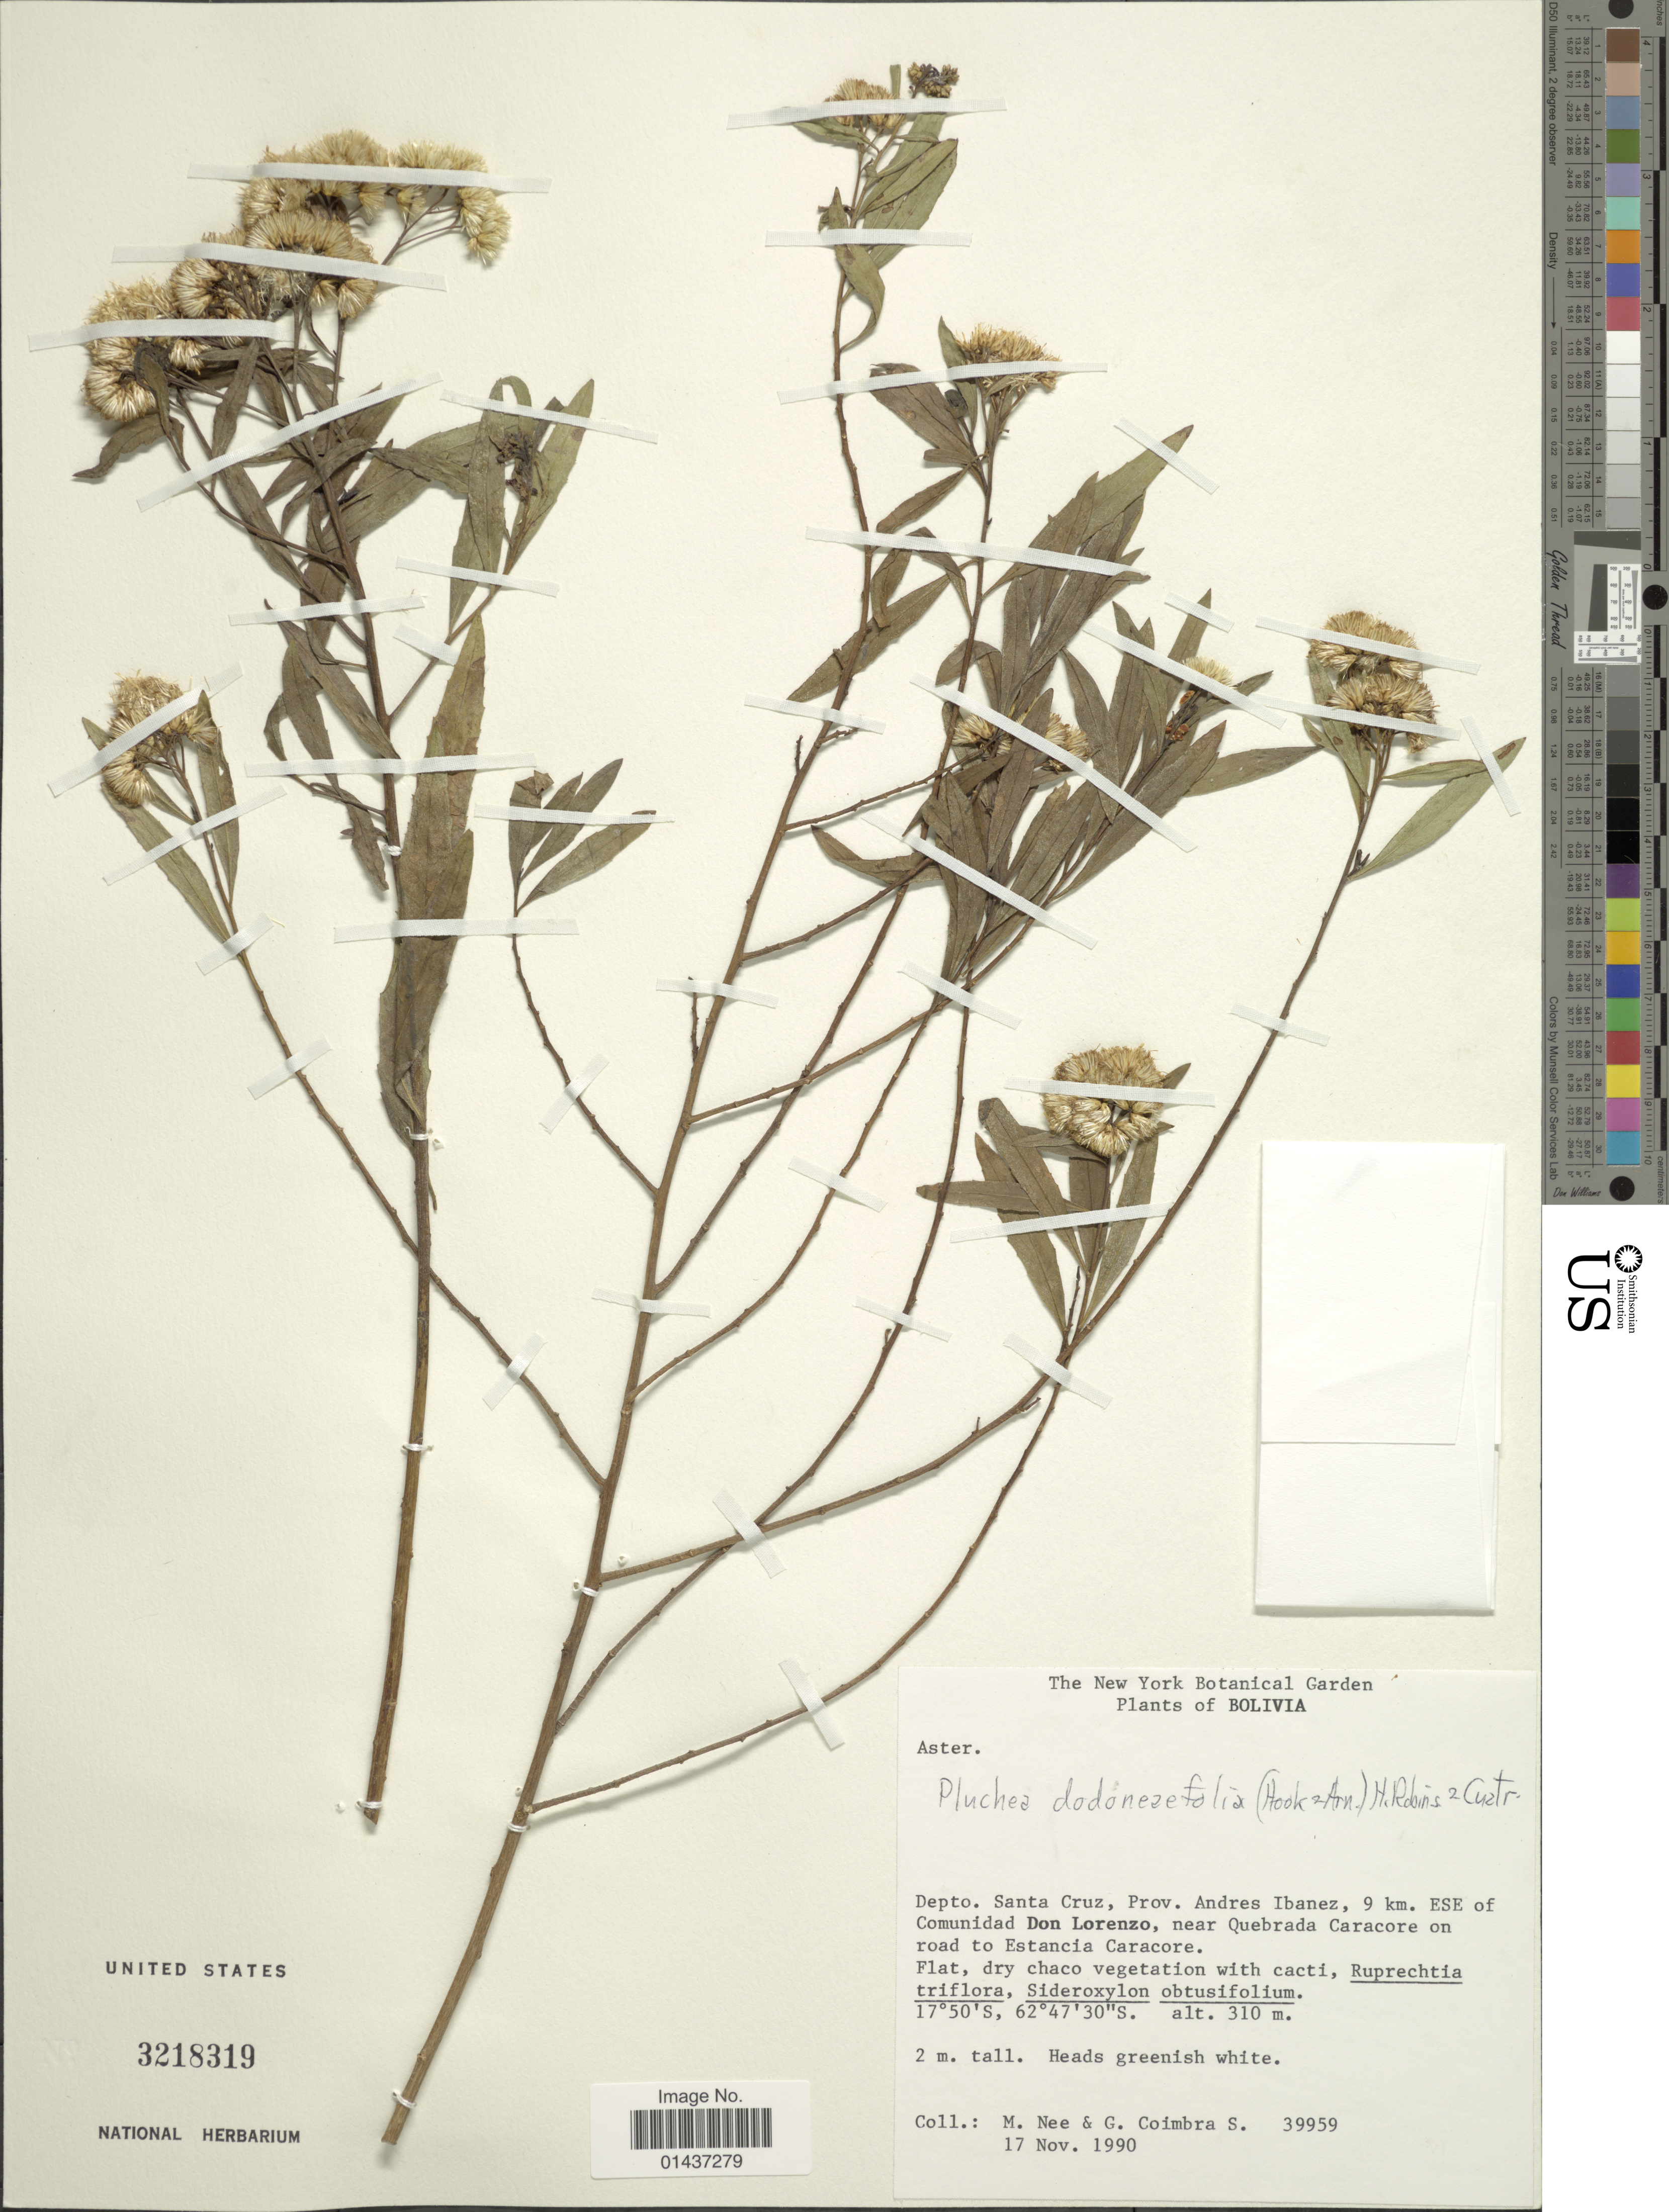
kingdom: Plantae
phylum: Tracheophyta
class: Magnoliopsida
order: Asterales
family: Asteraceae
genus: Tessaria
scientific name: Tessaria dodoneifolia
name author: (Hook. & Arn.) Cabrera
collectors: M. Nee & G. Coimbra S.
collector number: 39959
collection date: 1990-11-17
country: Bolivia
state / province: Santa Cruz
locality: Depto Santa Cruz, Prov. Andres Ibanez, 9 km ESE of Comunidad Don Lorenzo, near Quebrada Caracore on road to Estancia Caracore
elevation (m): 310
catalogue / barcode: US 3218319